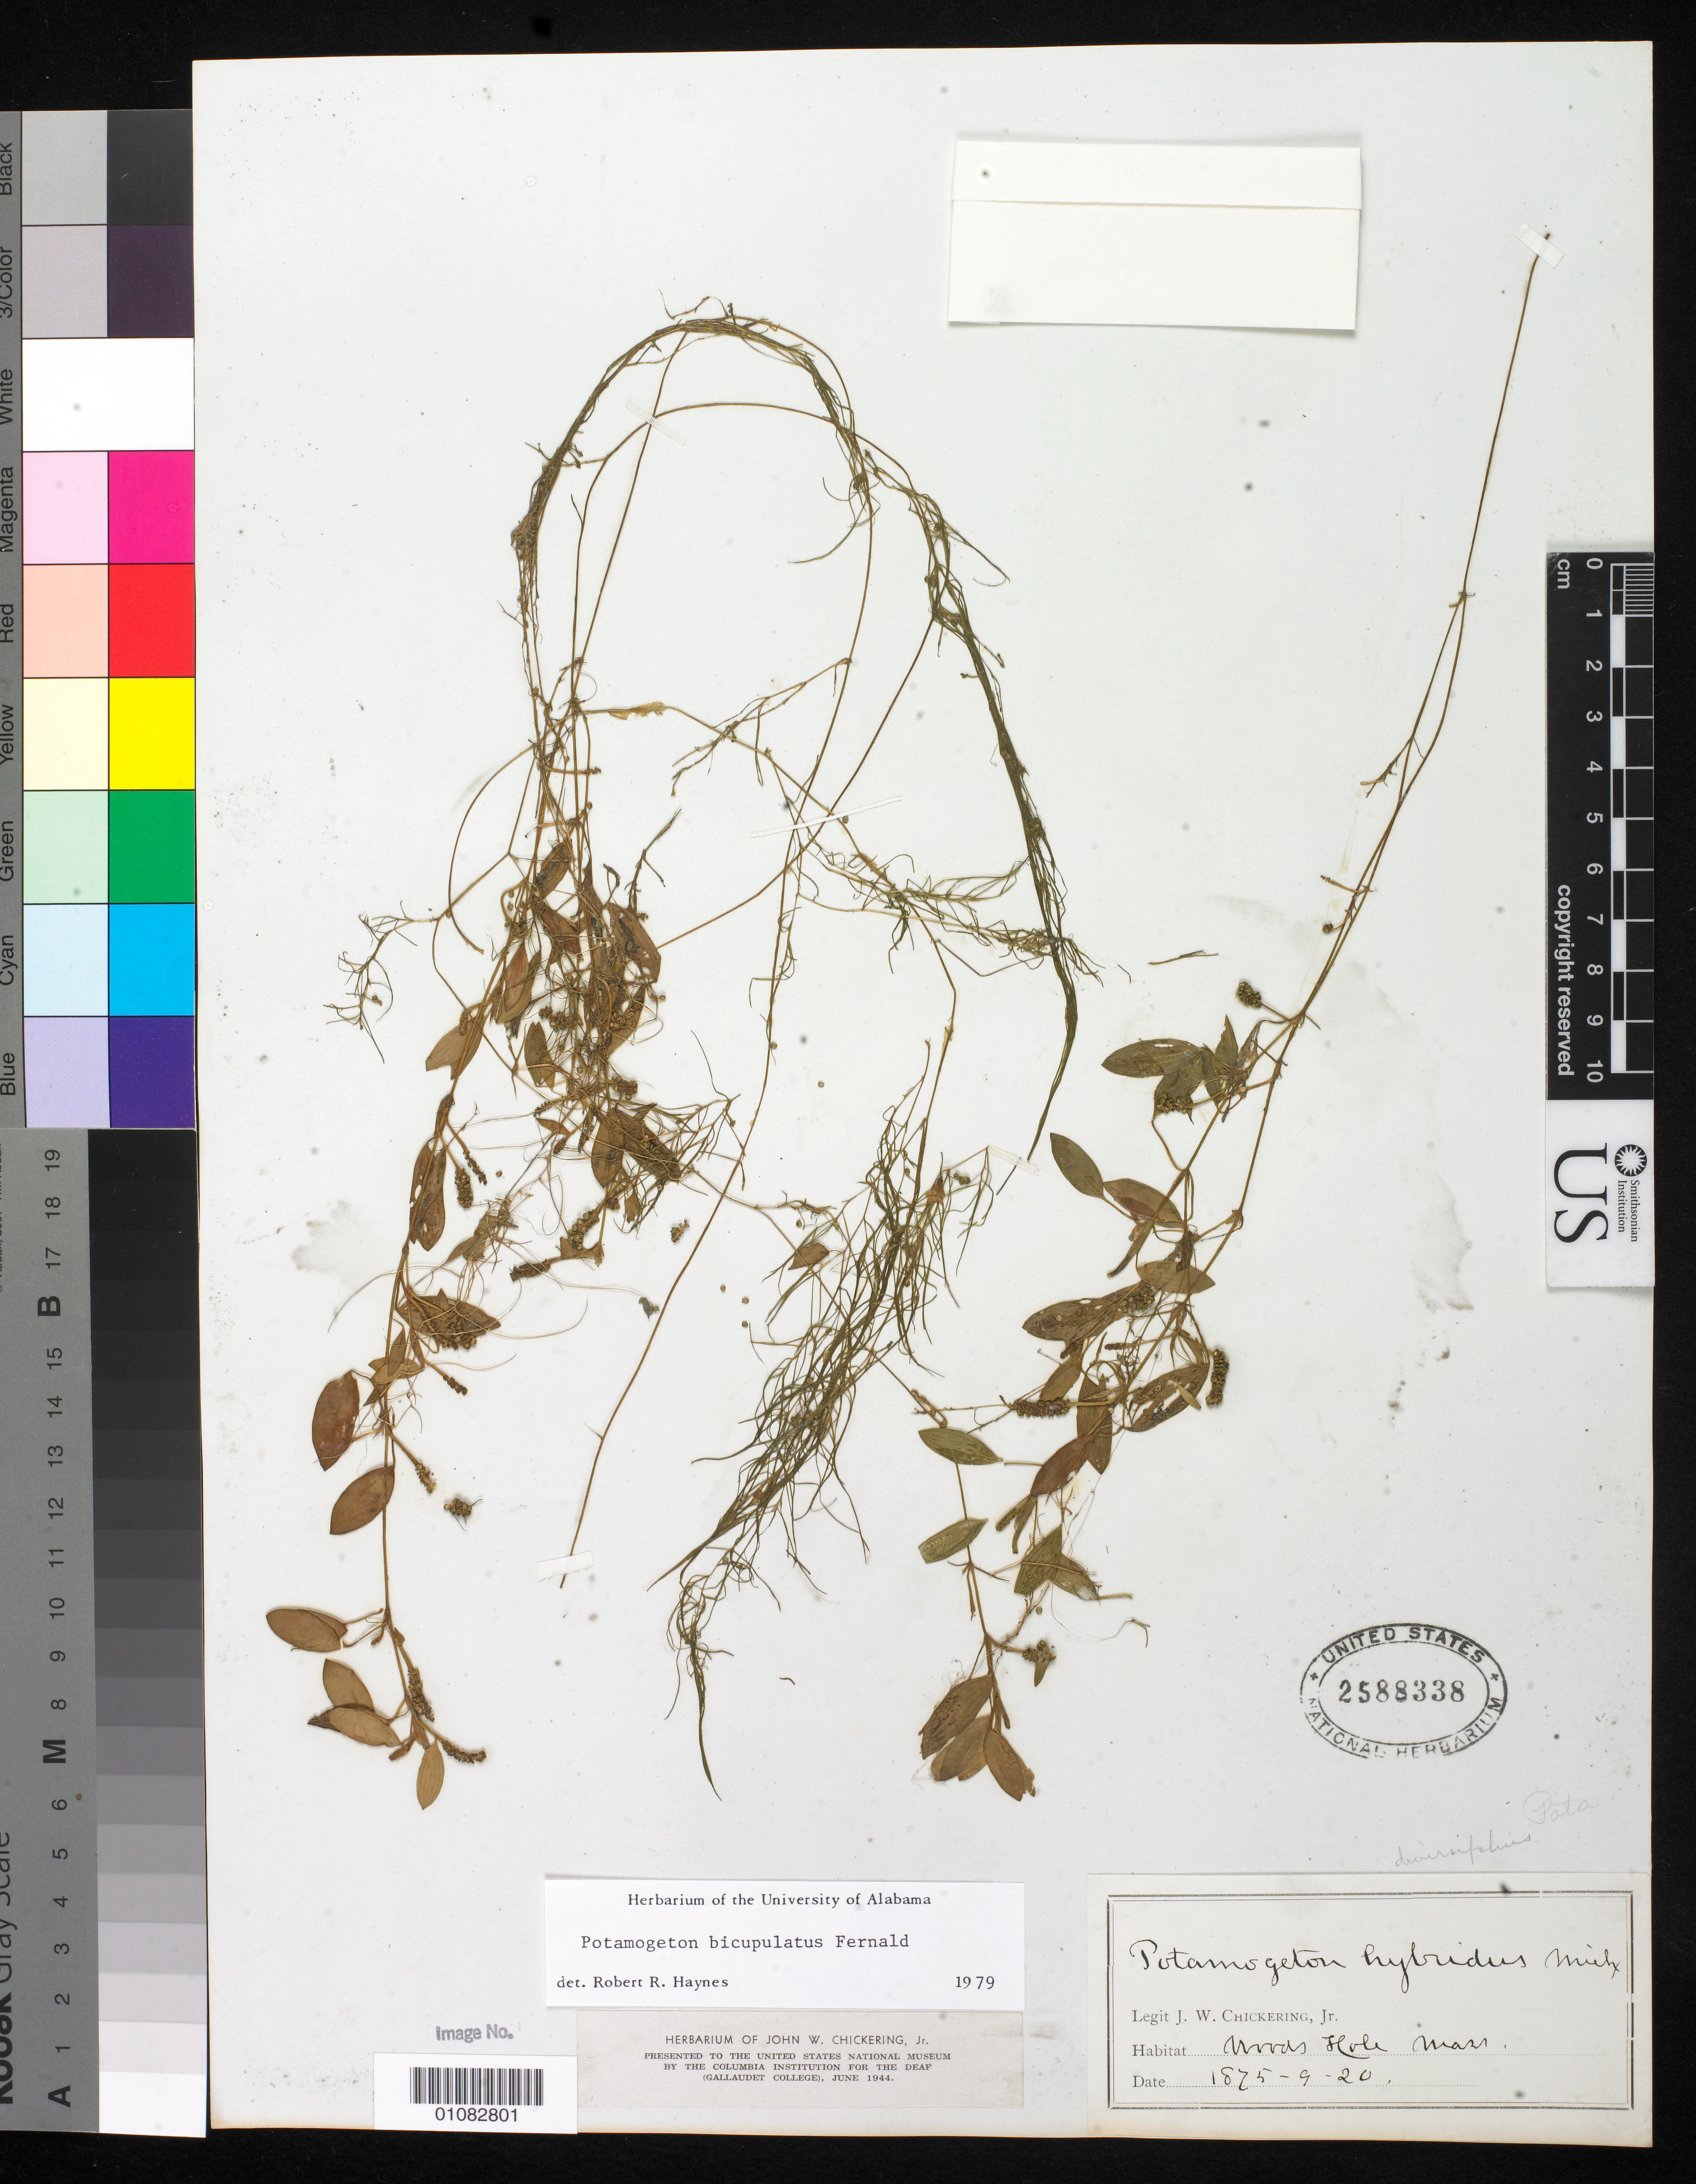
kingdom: Plantae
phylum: Tracheophyta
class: Liliopsida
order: Alismatales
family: Potamogetonaceae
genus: Potamogeton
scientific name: Potamogeton bicupulatus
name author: Fernald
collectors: J. W. Chickering Jr.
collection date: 1825-09-20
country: United States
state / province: Massachusetts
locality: Mirror Hole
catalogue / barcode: US 2588338